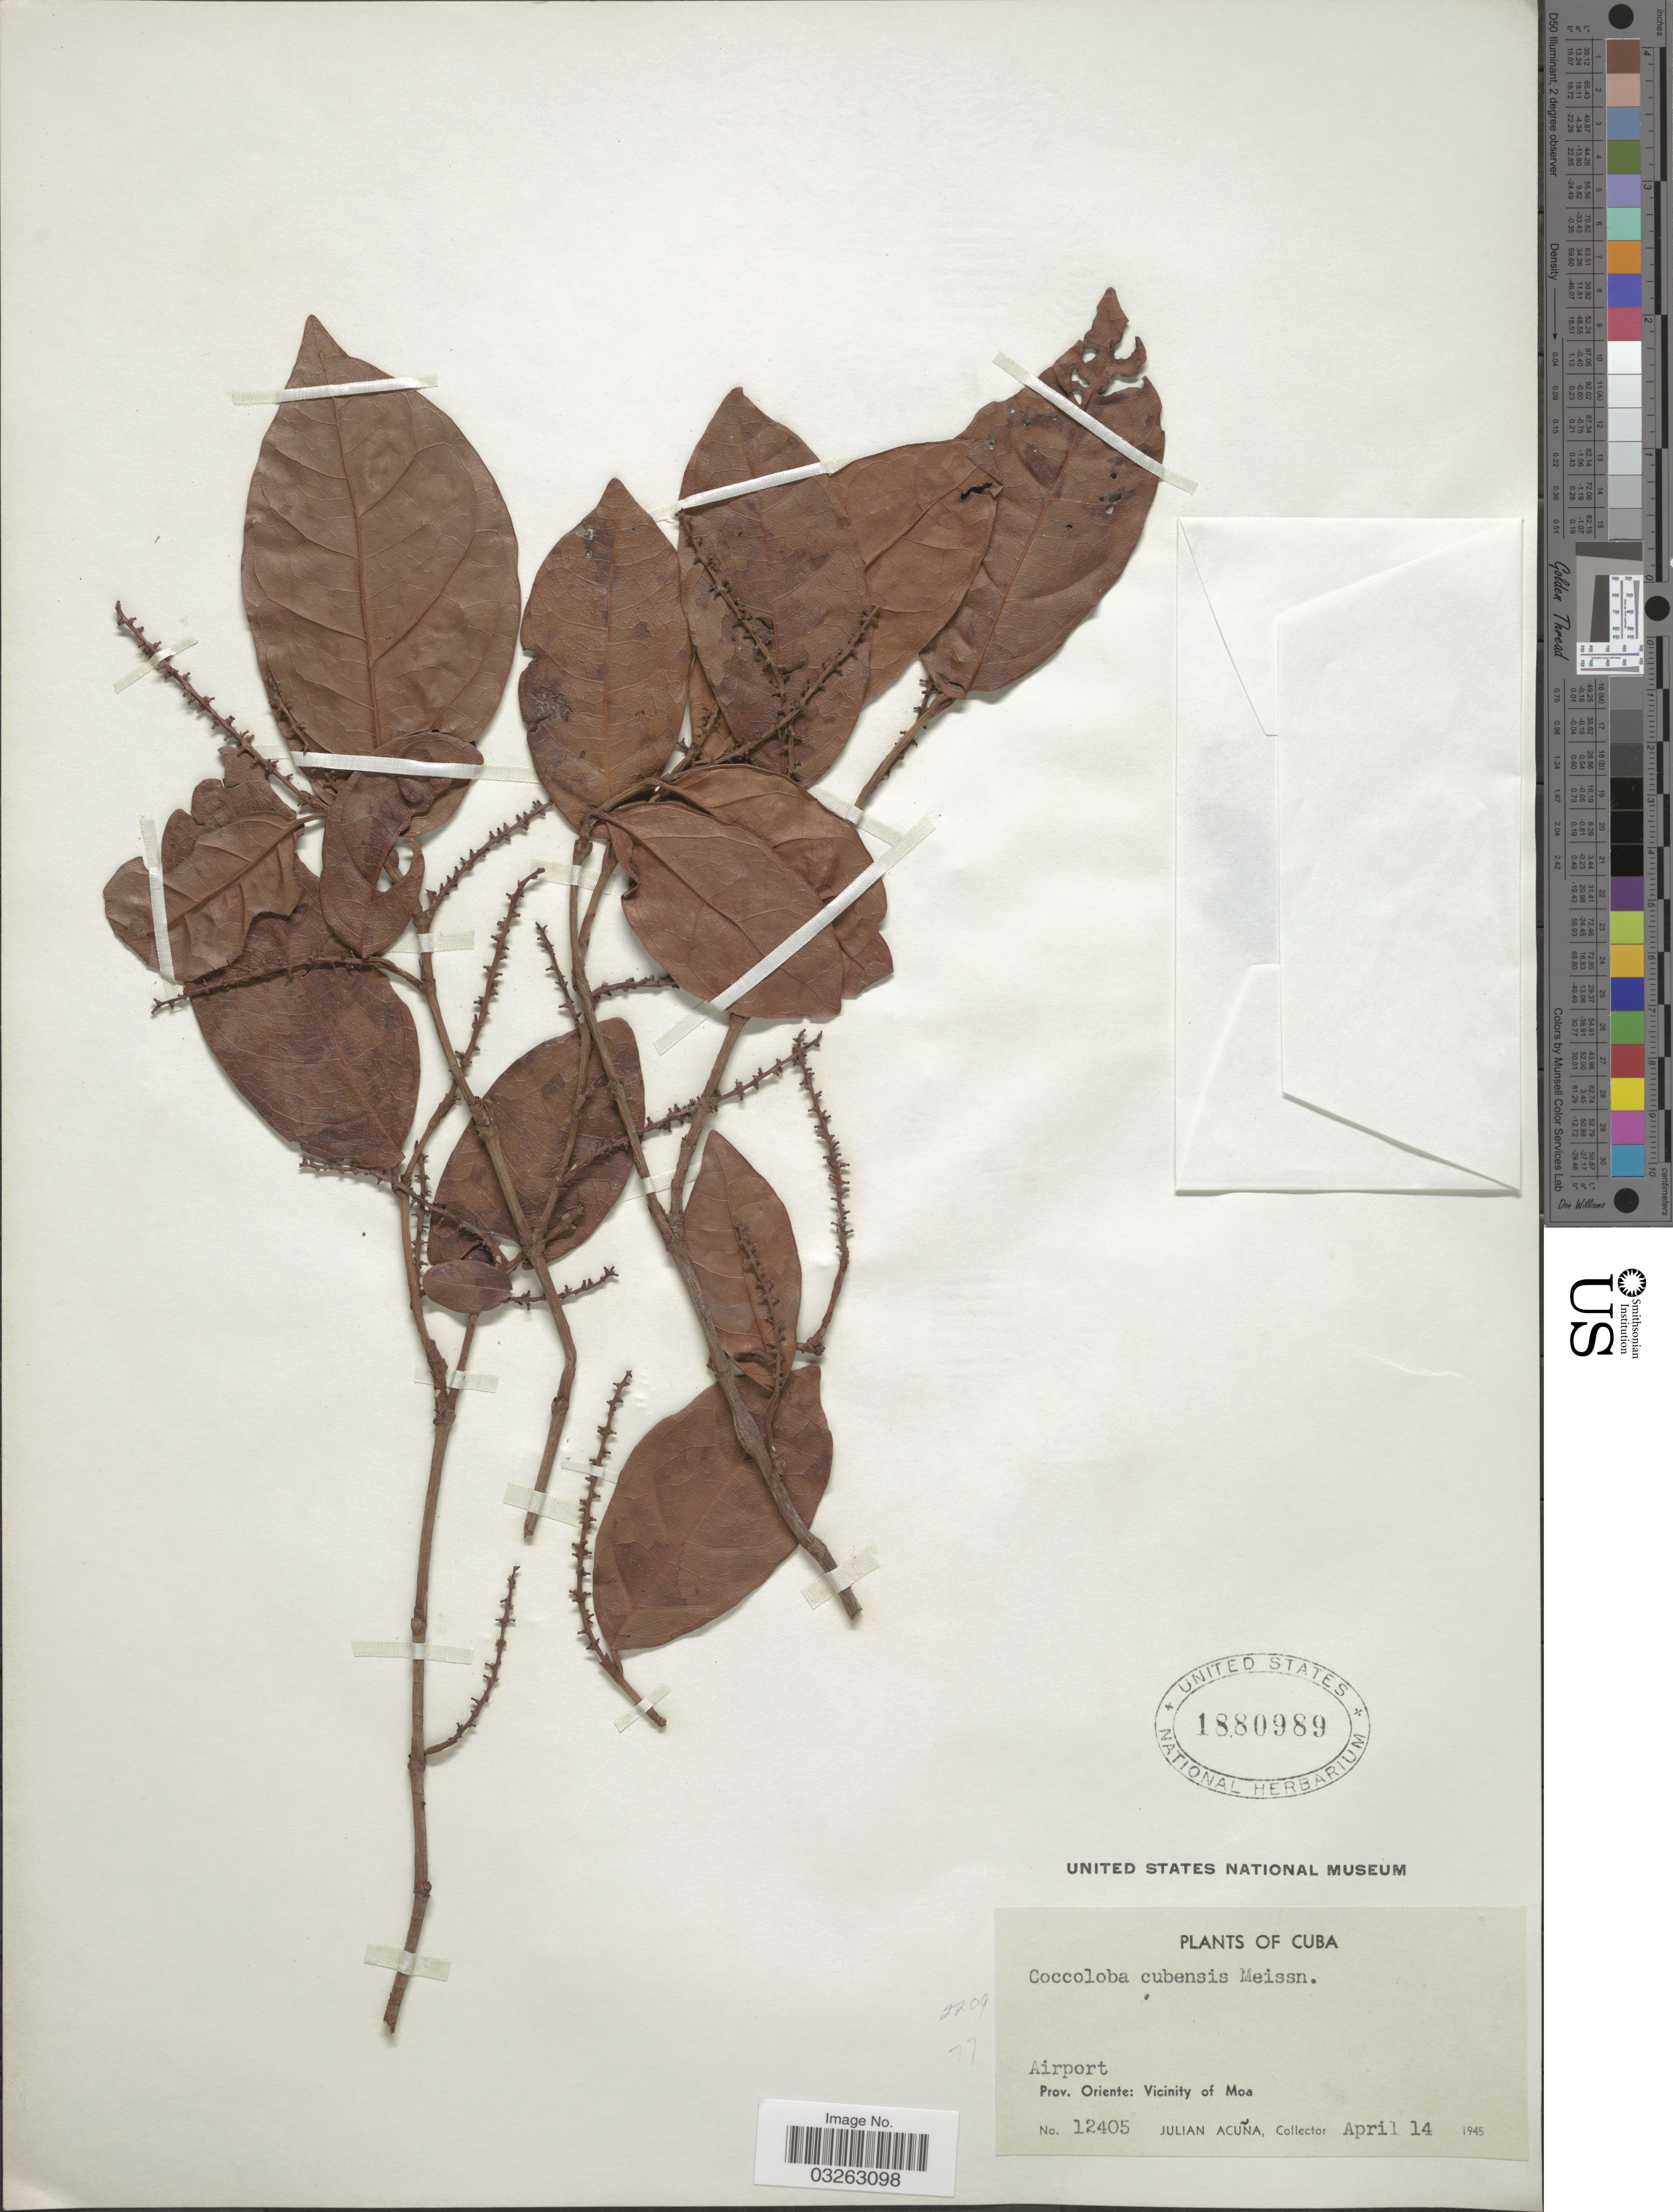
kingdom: Plantae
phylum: Tracheophyta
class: Magnoliopsida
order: Caryophyllales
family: Polygonaceae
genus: Coccoloba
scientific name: Coccoloba cubensis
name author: Meisn.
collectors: R. Acuña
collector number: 12405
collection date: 1945-04-14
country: Cuba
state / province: Oriente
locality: Airport, Vicinity of Moa.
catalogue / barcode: US 1880989